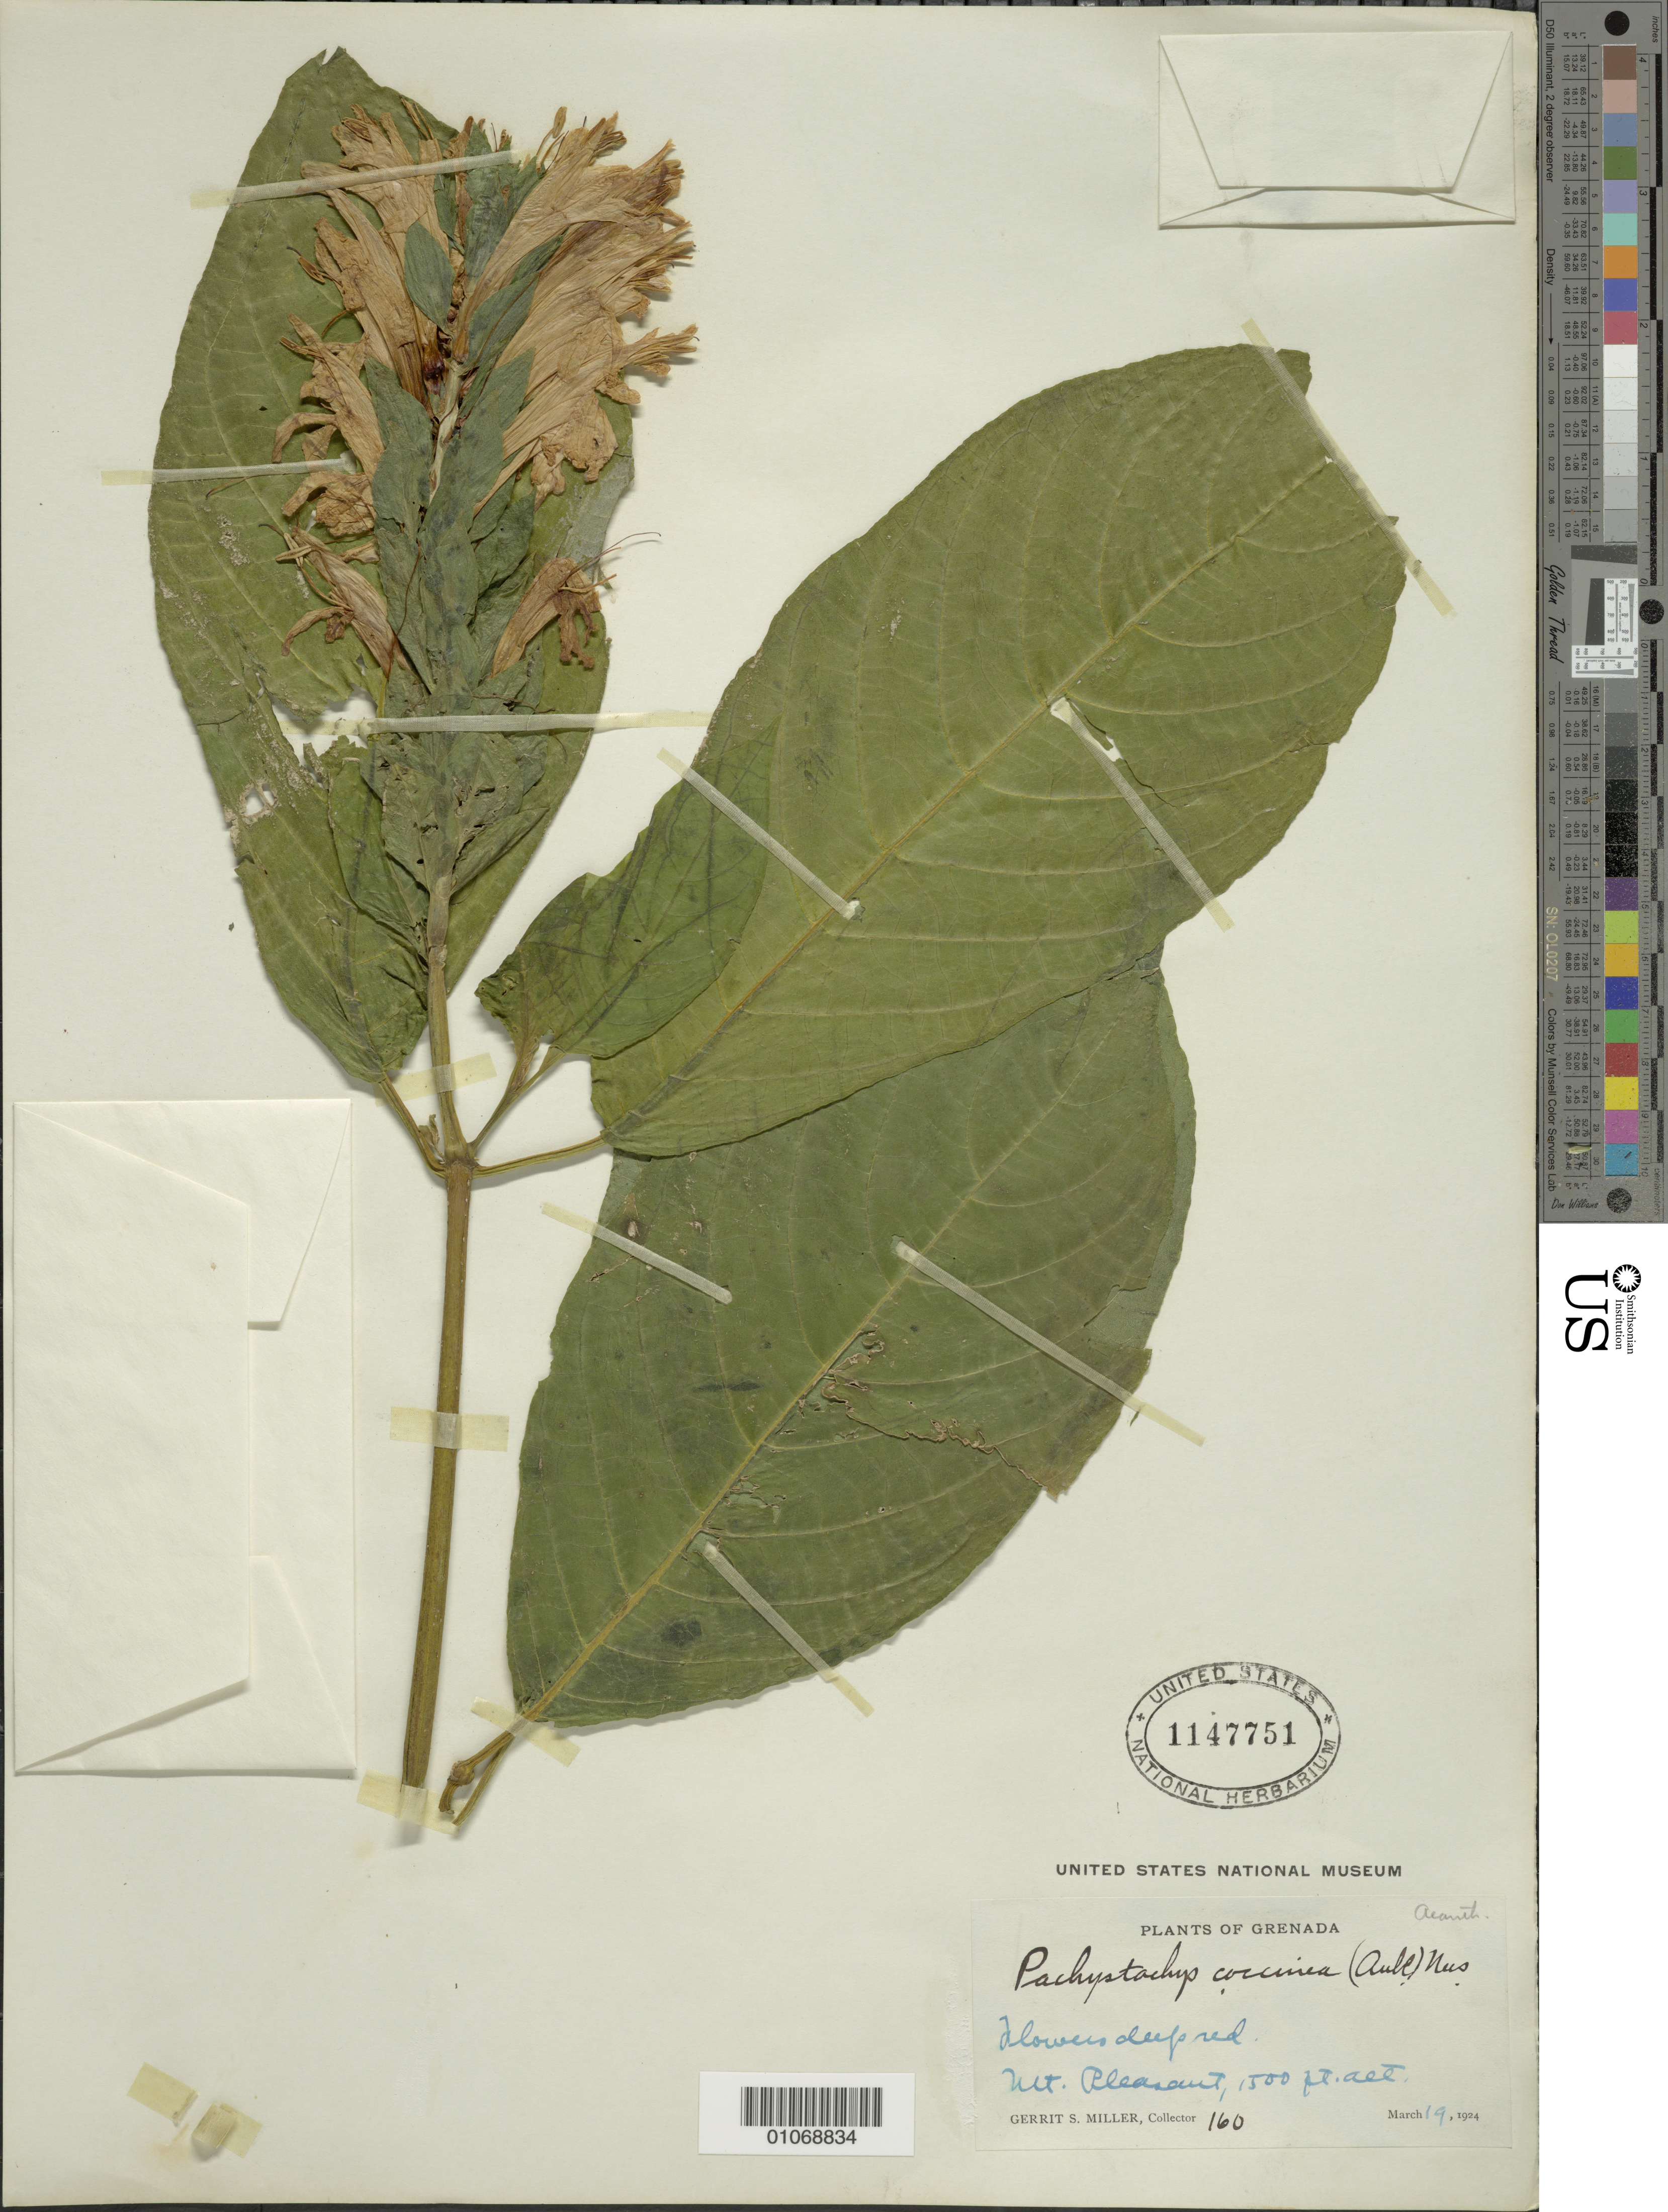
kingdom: Plantae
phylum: Tracheophyta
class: Magnoliopsida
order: Lamiales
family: Acanthaceae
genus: Pachystachys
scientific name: Pachystachys spicata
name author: (Ruiz & Pav.) Wassh.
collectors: G. S. Miller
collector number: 160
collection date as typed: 19 Mar 1924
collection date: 1924-03-19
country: Grenada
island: Grenada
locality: Mount Pleasant.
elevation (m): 457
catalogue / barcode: US 1147751